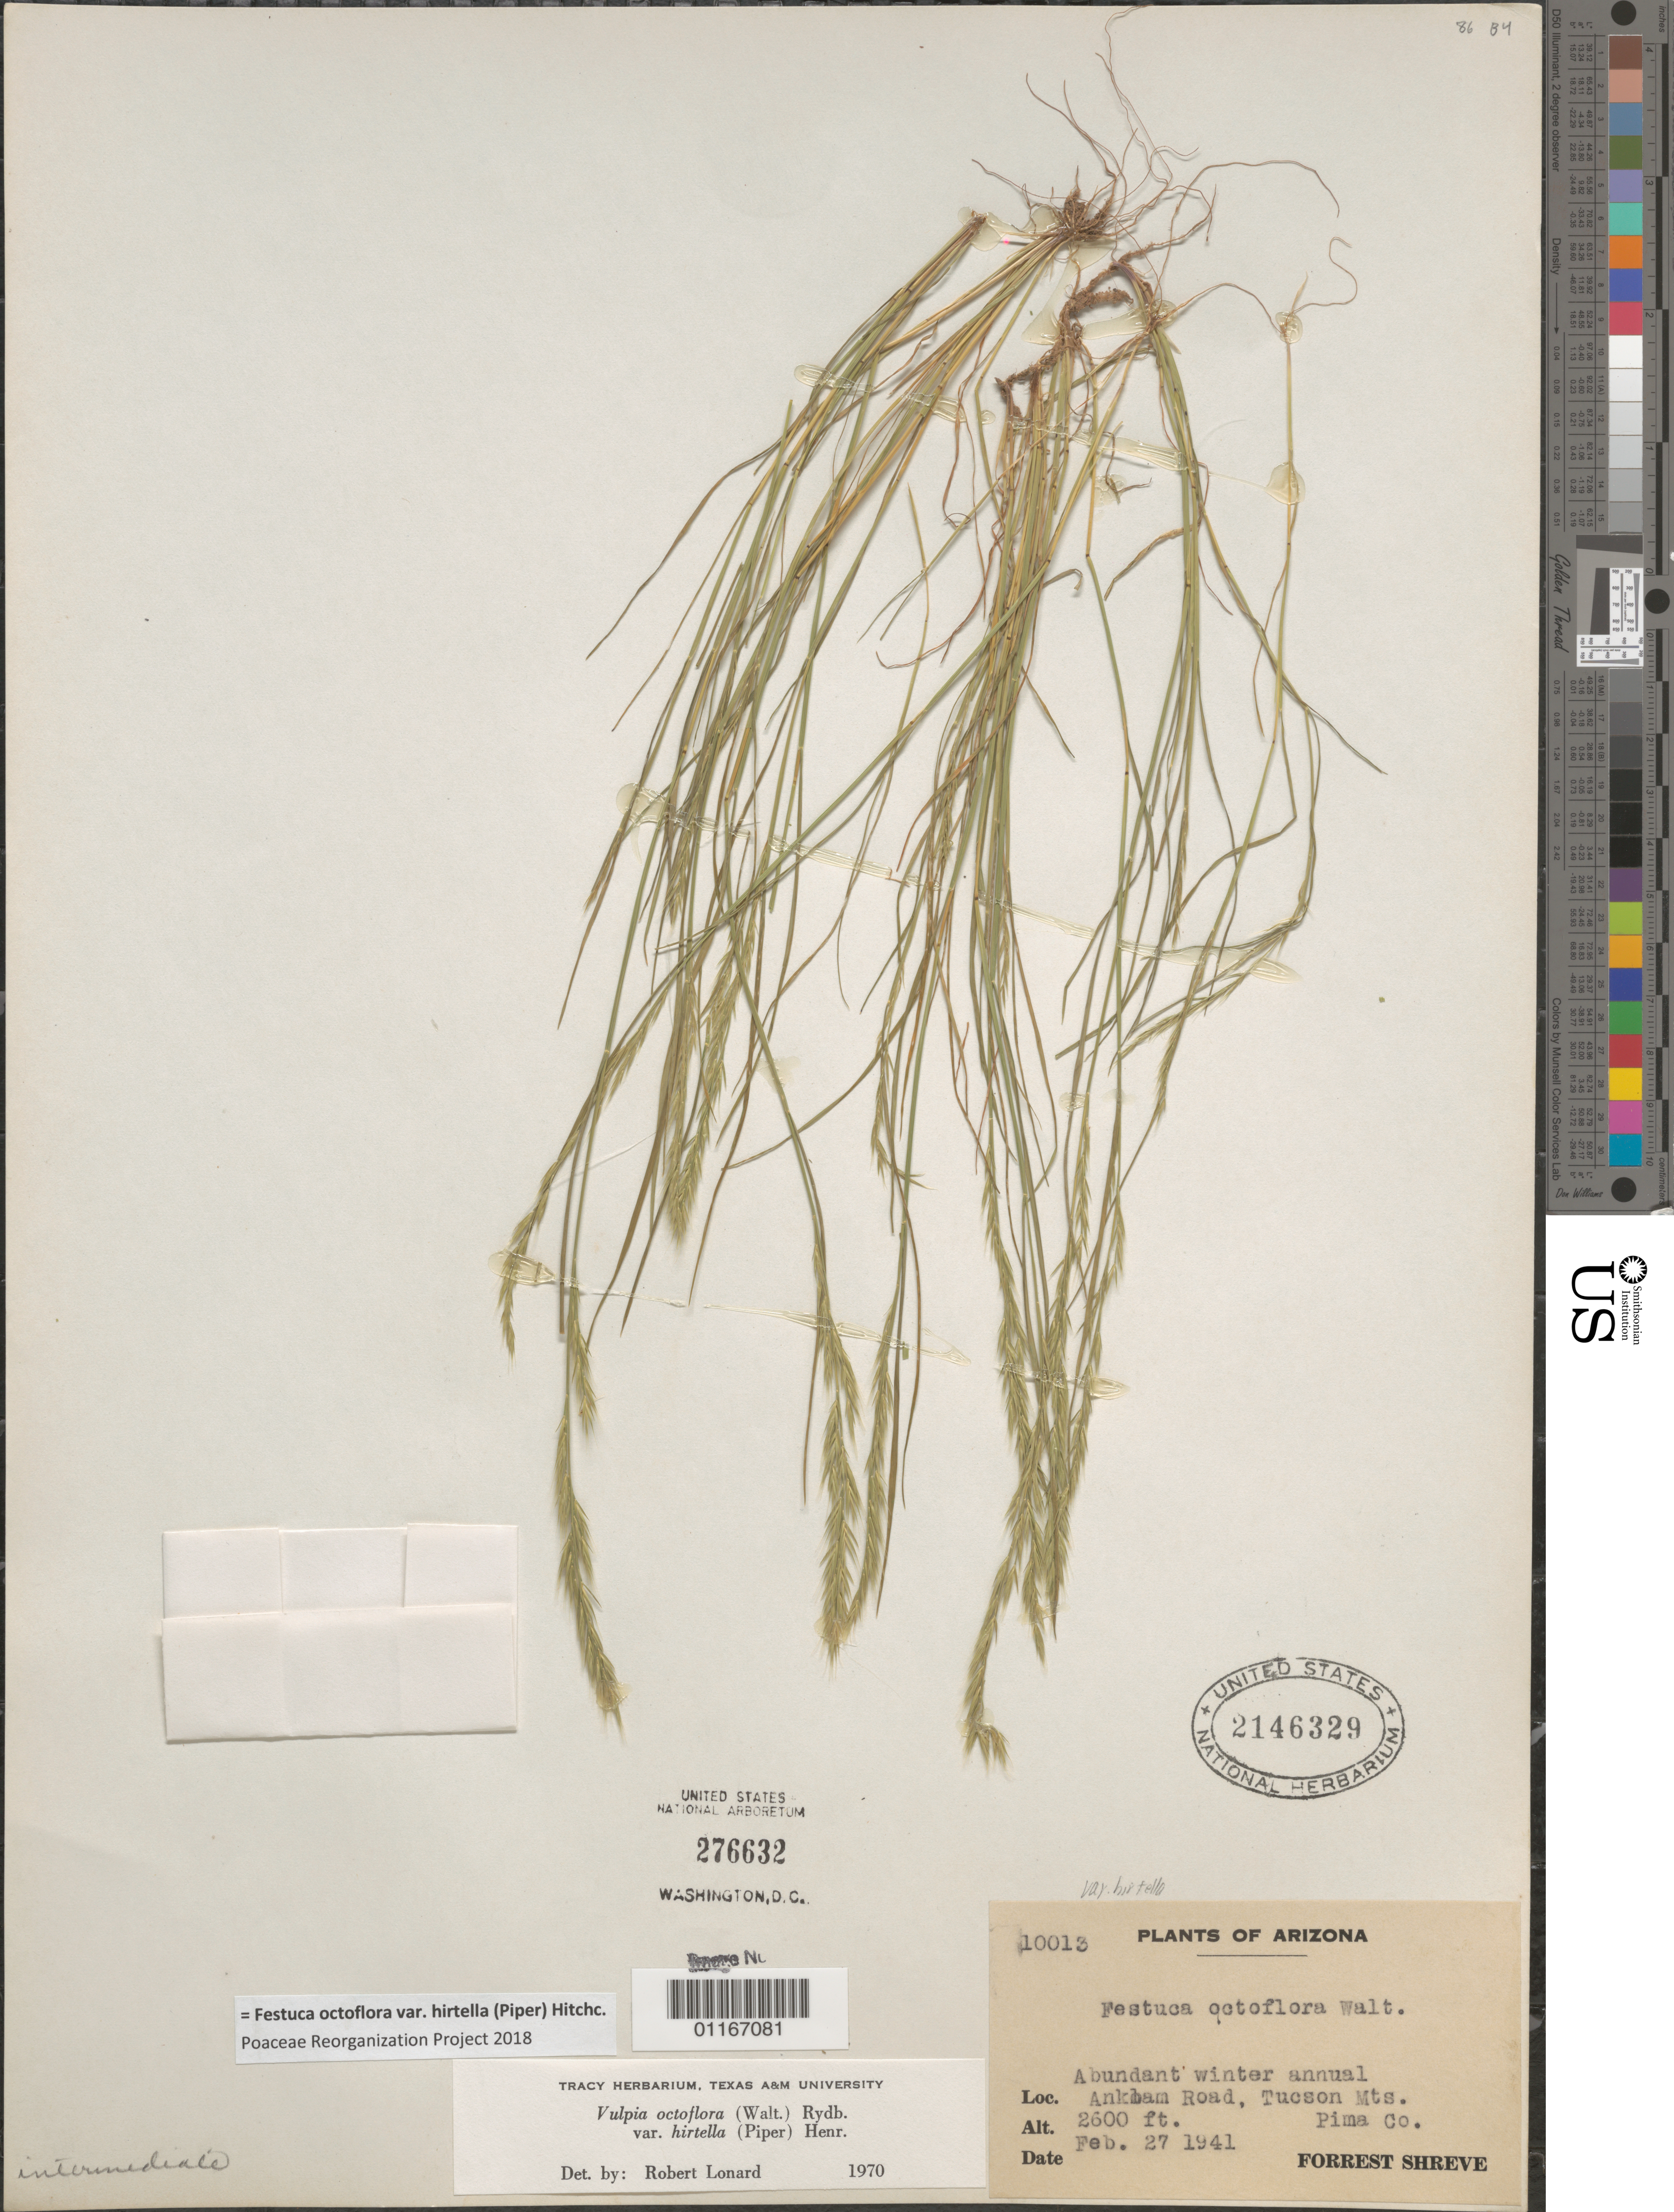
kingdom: Plantae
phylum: Tracheophyta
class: Liliopsida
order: Poales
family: Poaceae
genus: Festuca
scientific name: Festuca octoflora var. hirtella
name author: Piper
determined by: Poaceae Reorganization Project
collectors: F. Shreve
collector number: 10013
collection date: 1941-02-27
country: United States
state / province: Arizona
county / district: Pima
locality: Anklam Road, Tucson Mountains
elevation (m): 792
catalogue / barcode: US 2146329